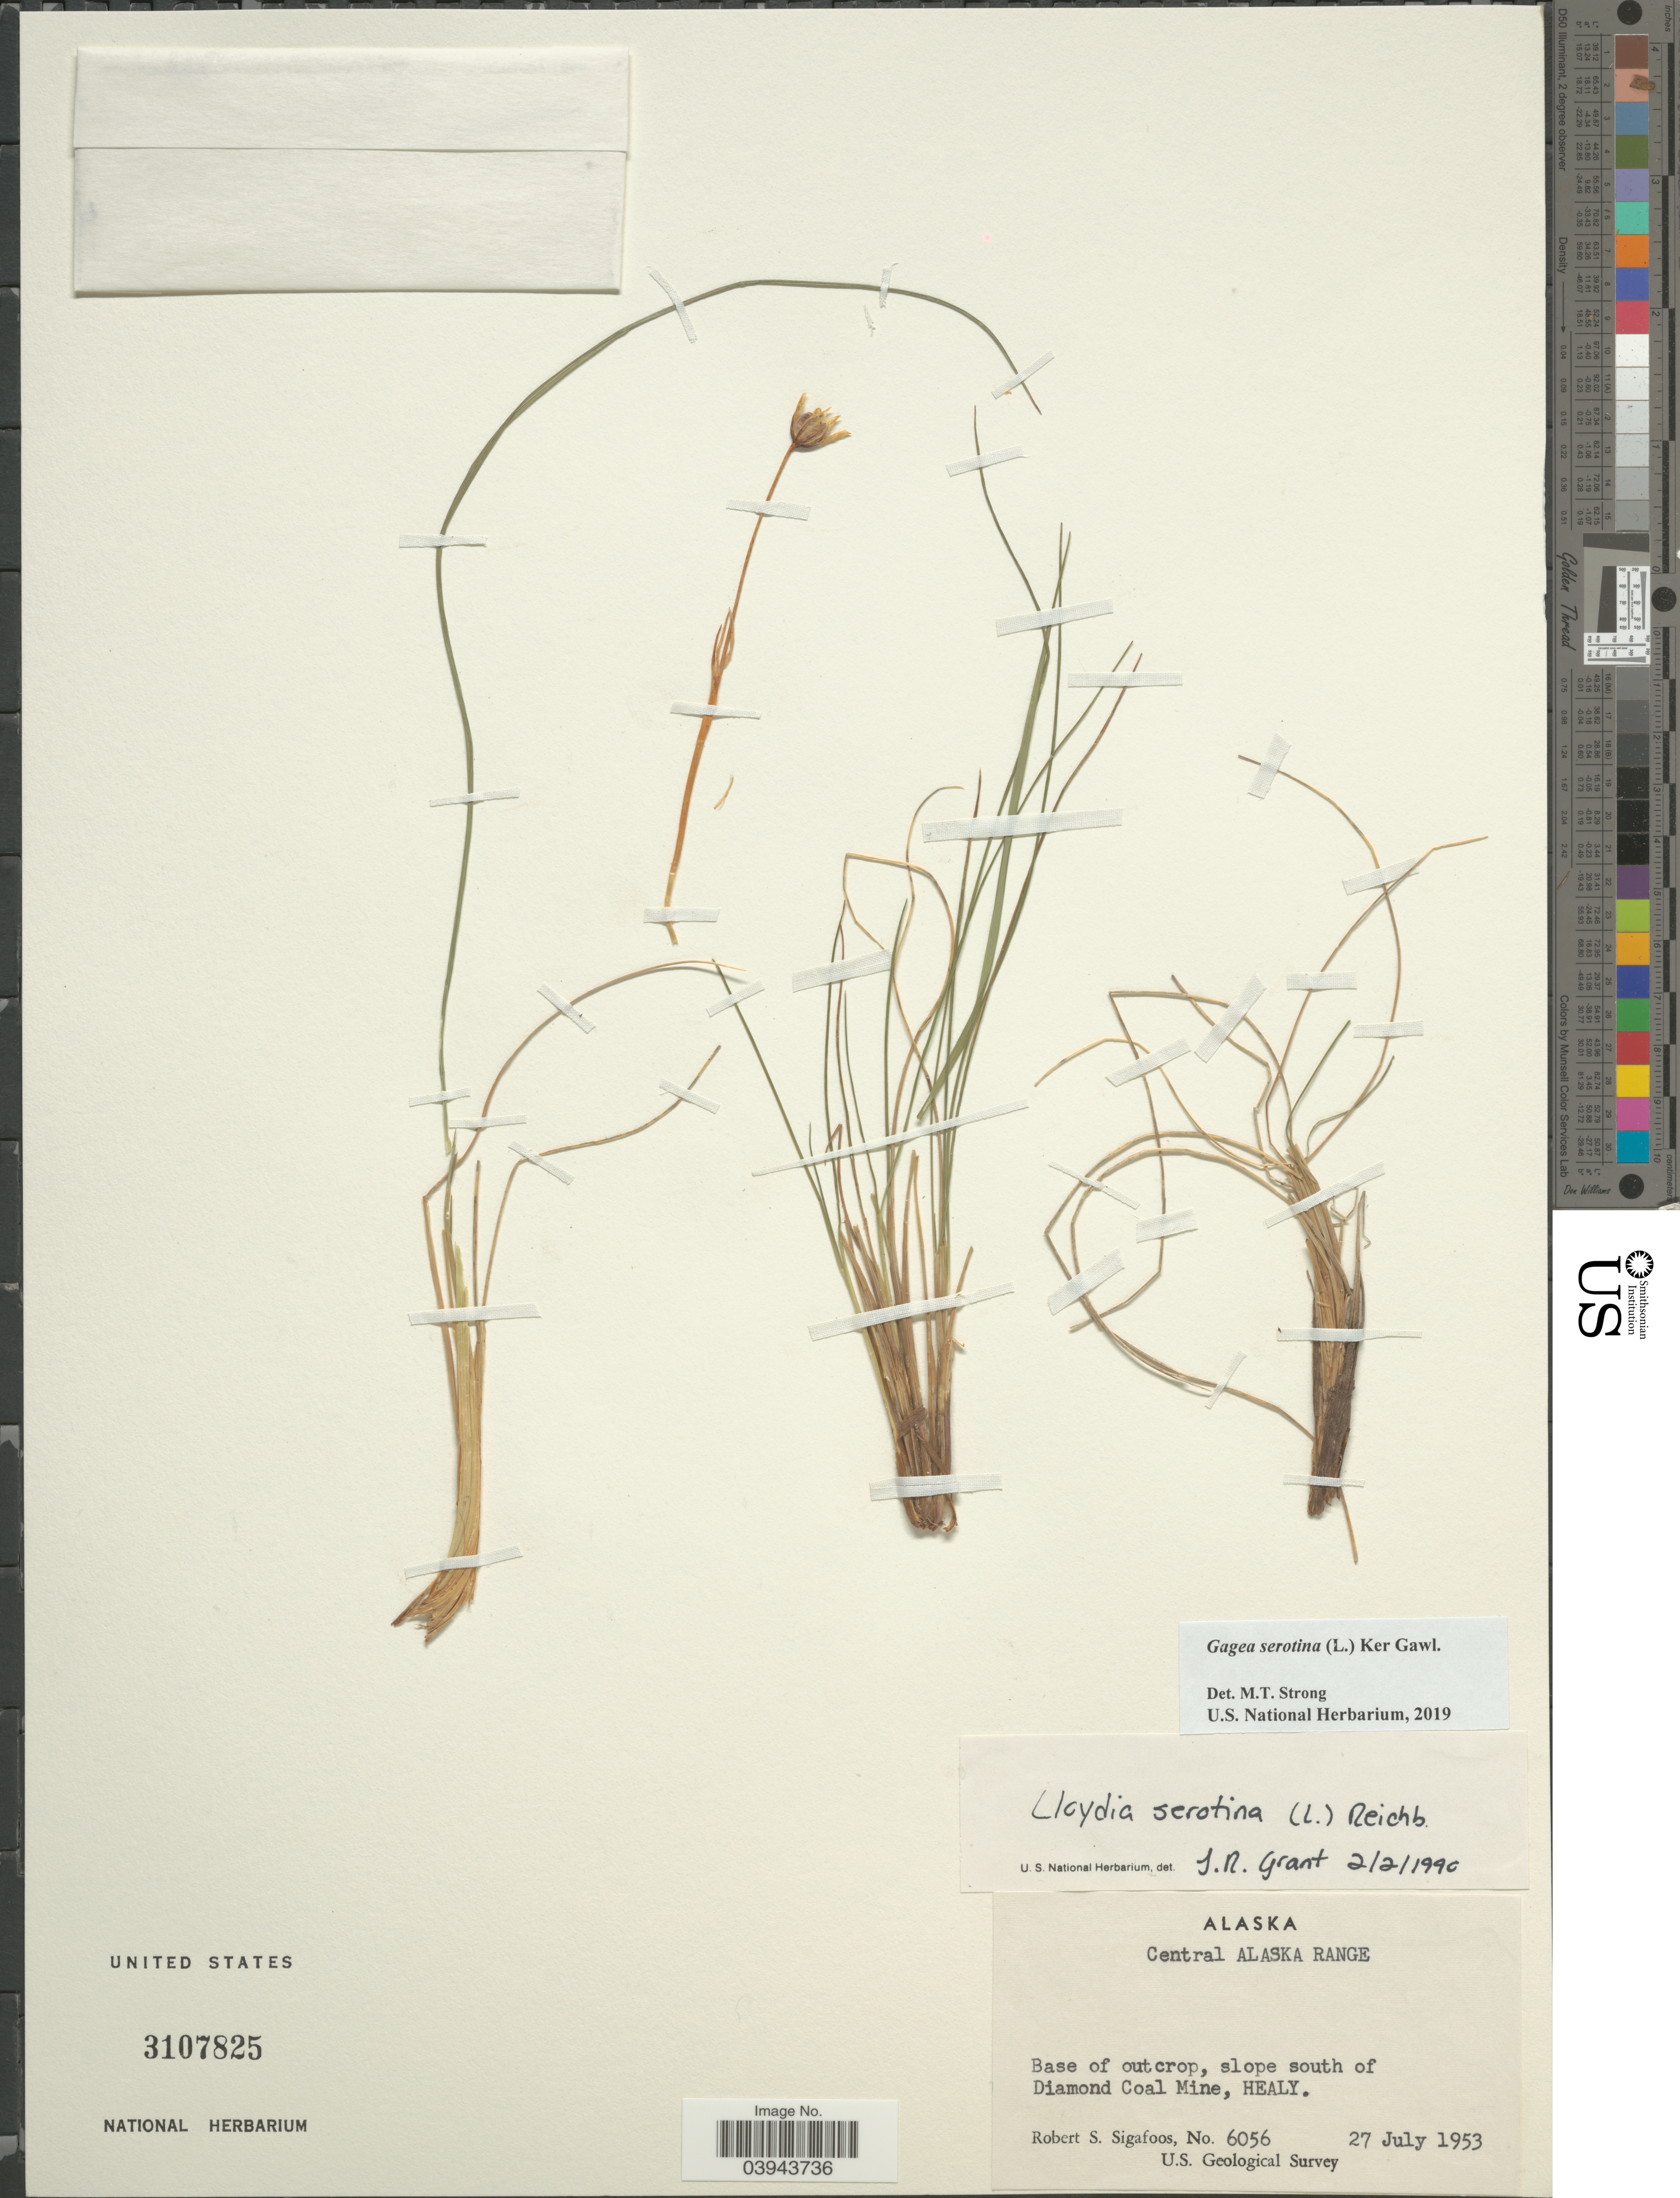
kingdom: Plantae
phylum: Tracheophyta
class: Liliopsida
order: Liliales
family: Liliaceae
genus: Lloydia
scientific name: Lloydia serotina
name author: (L.) Salisb. ex Rchb.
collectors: R. Sigafoos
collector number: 6056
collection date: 1953-07-27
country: United States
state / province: Alaska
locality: Central Alaska Range. Slope south of Diamond Coal Mine, Healy.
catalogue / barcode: US 3107825